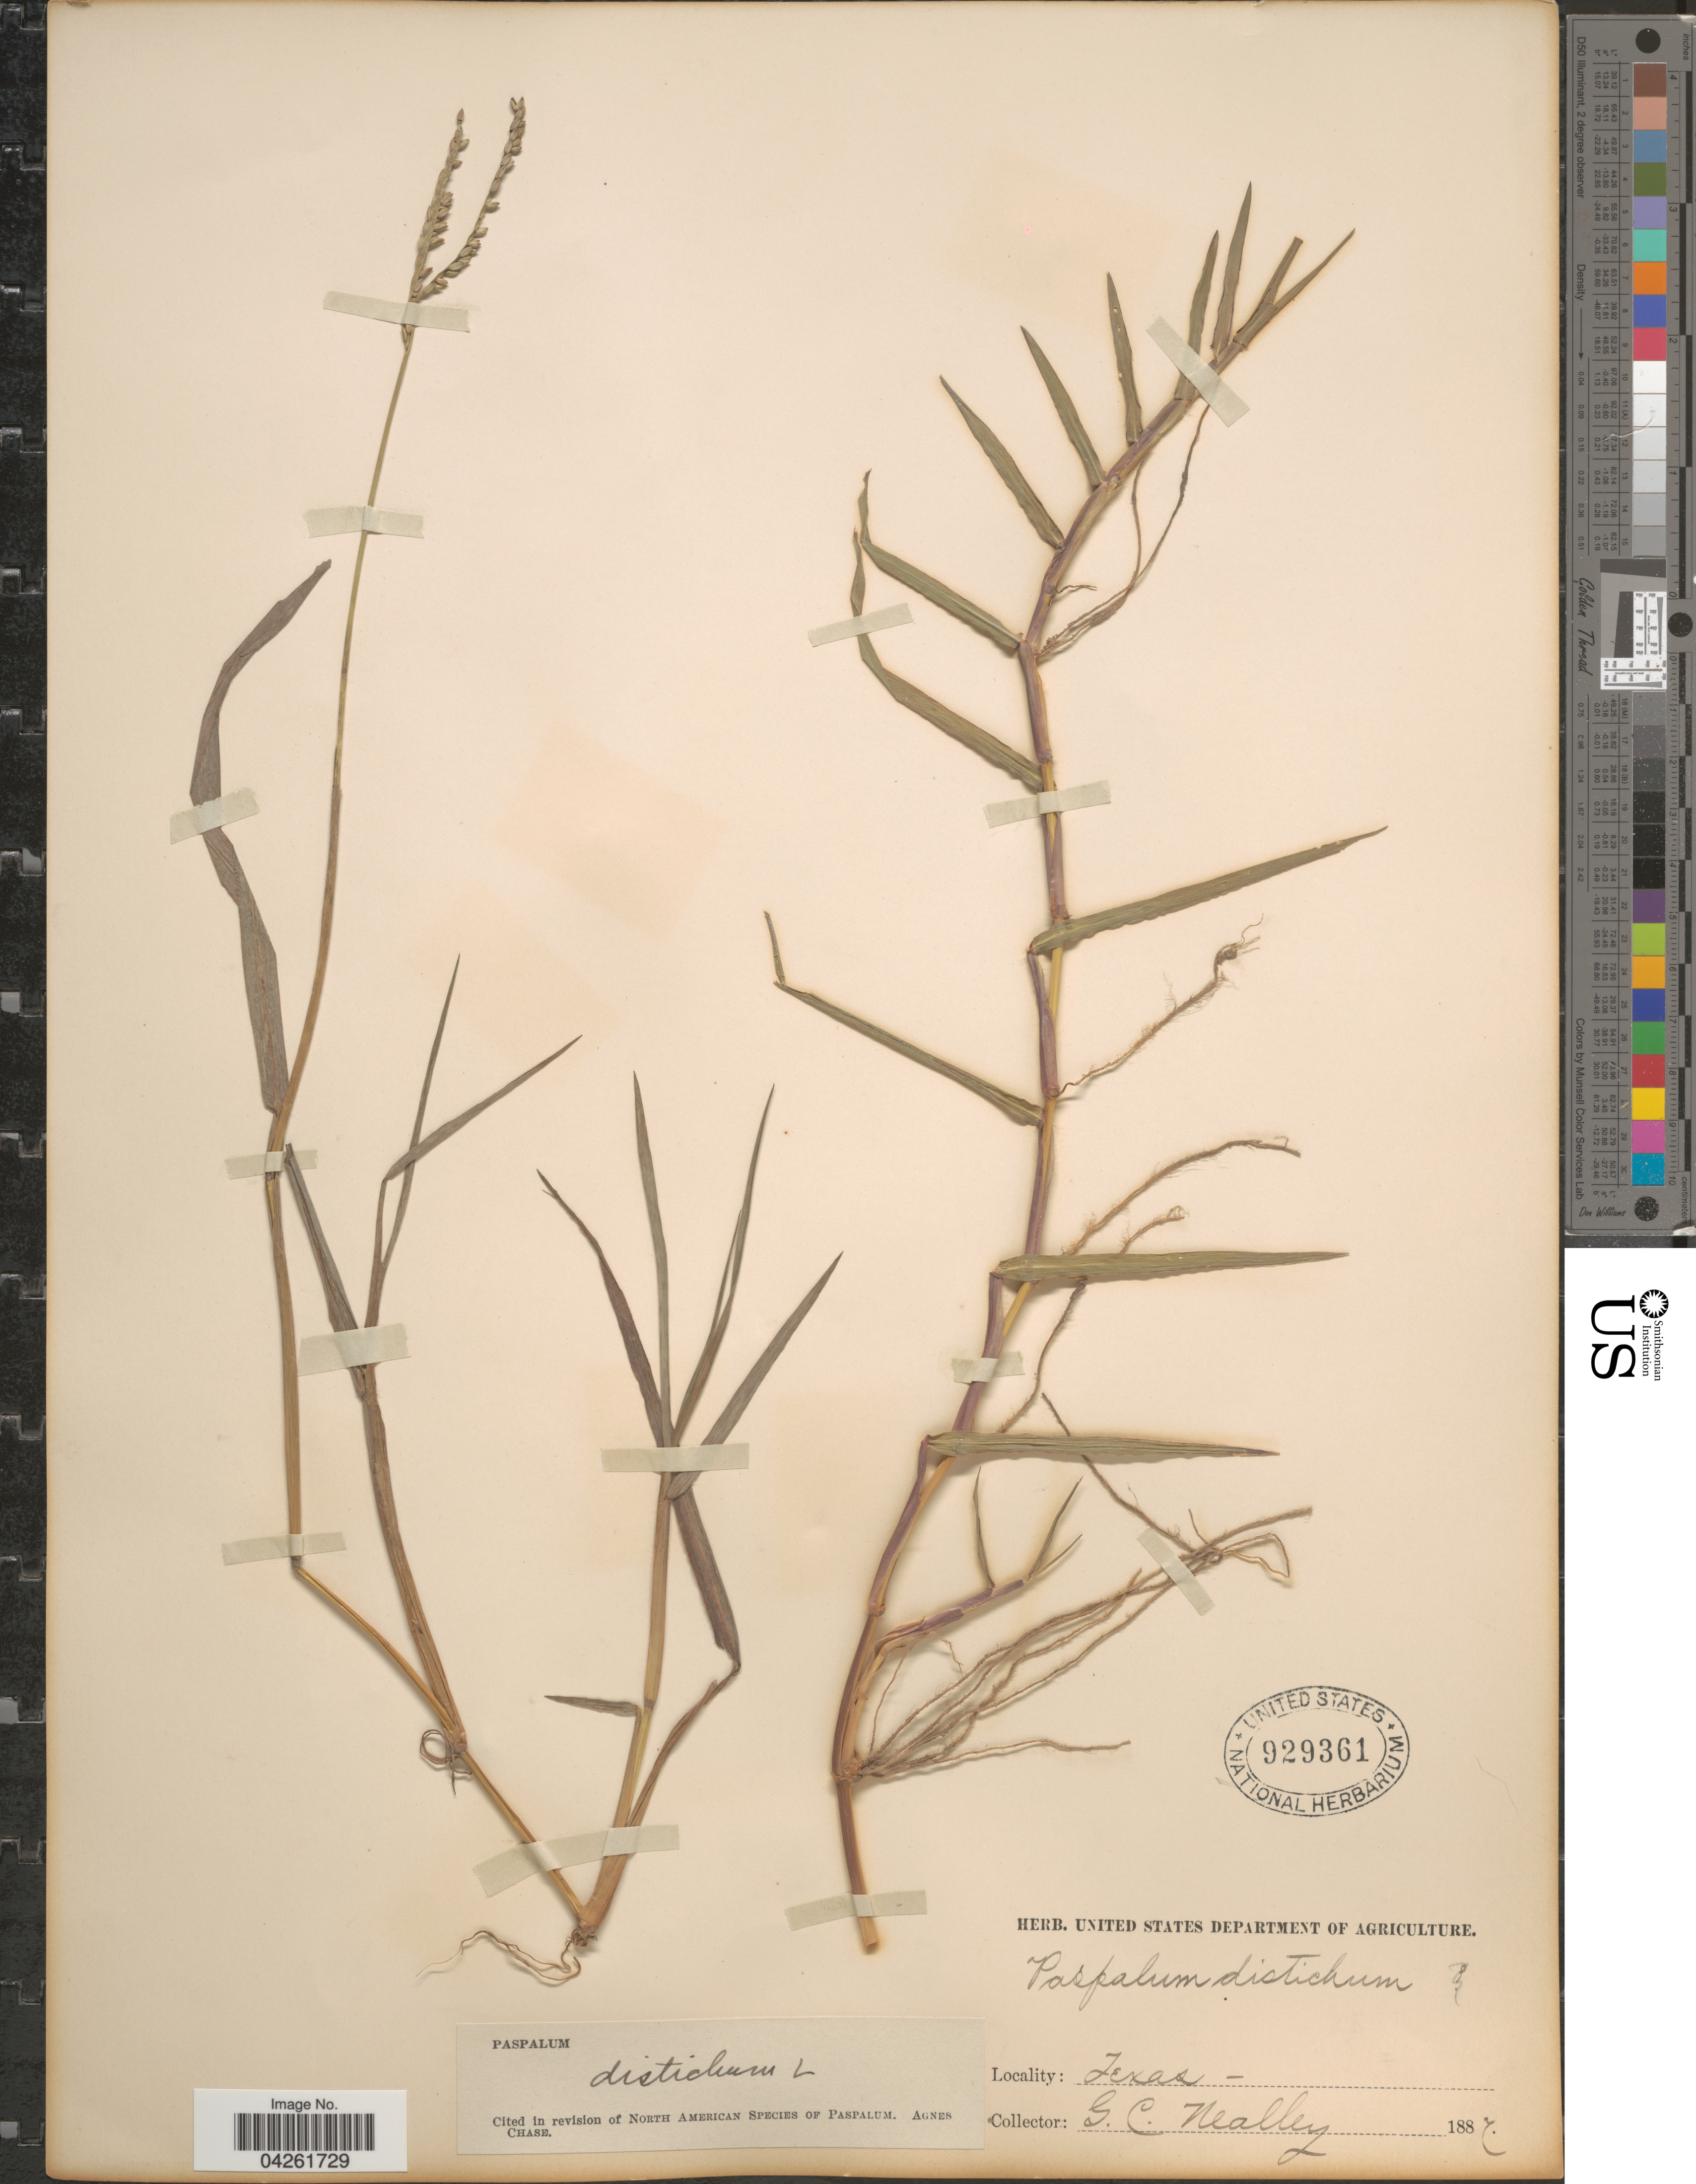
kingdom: Plantae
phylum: Tracheophyta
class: Liliopsida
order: Poales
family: Poaceae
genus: Paspalum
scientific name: Paspalum distichum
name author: L.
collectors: G. C. Nealley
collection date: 1887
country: United States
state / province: Texas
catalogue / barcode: US 929361